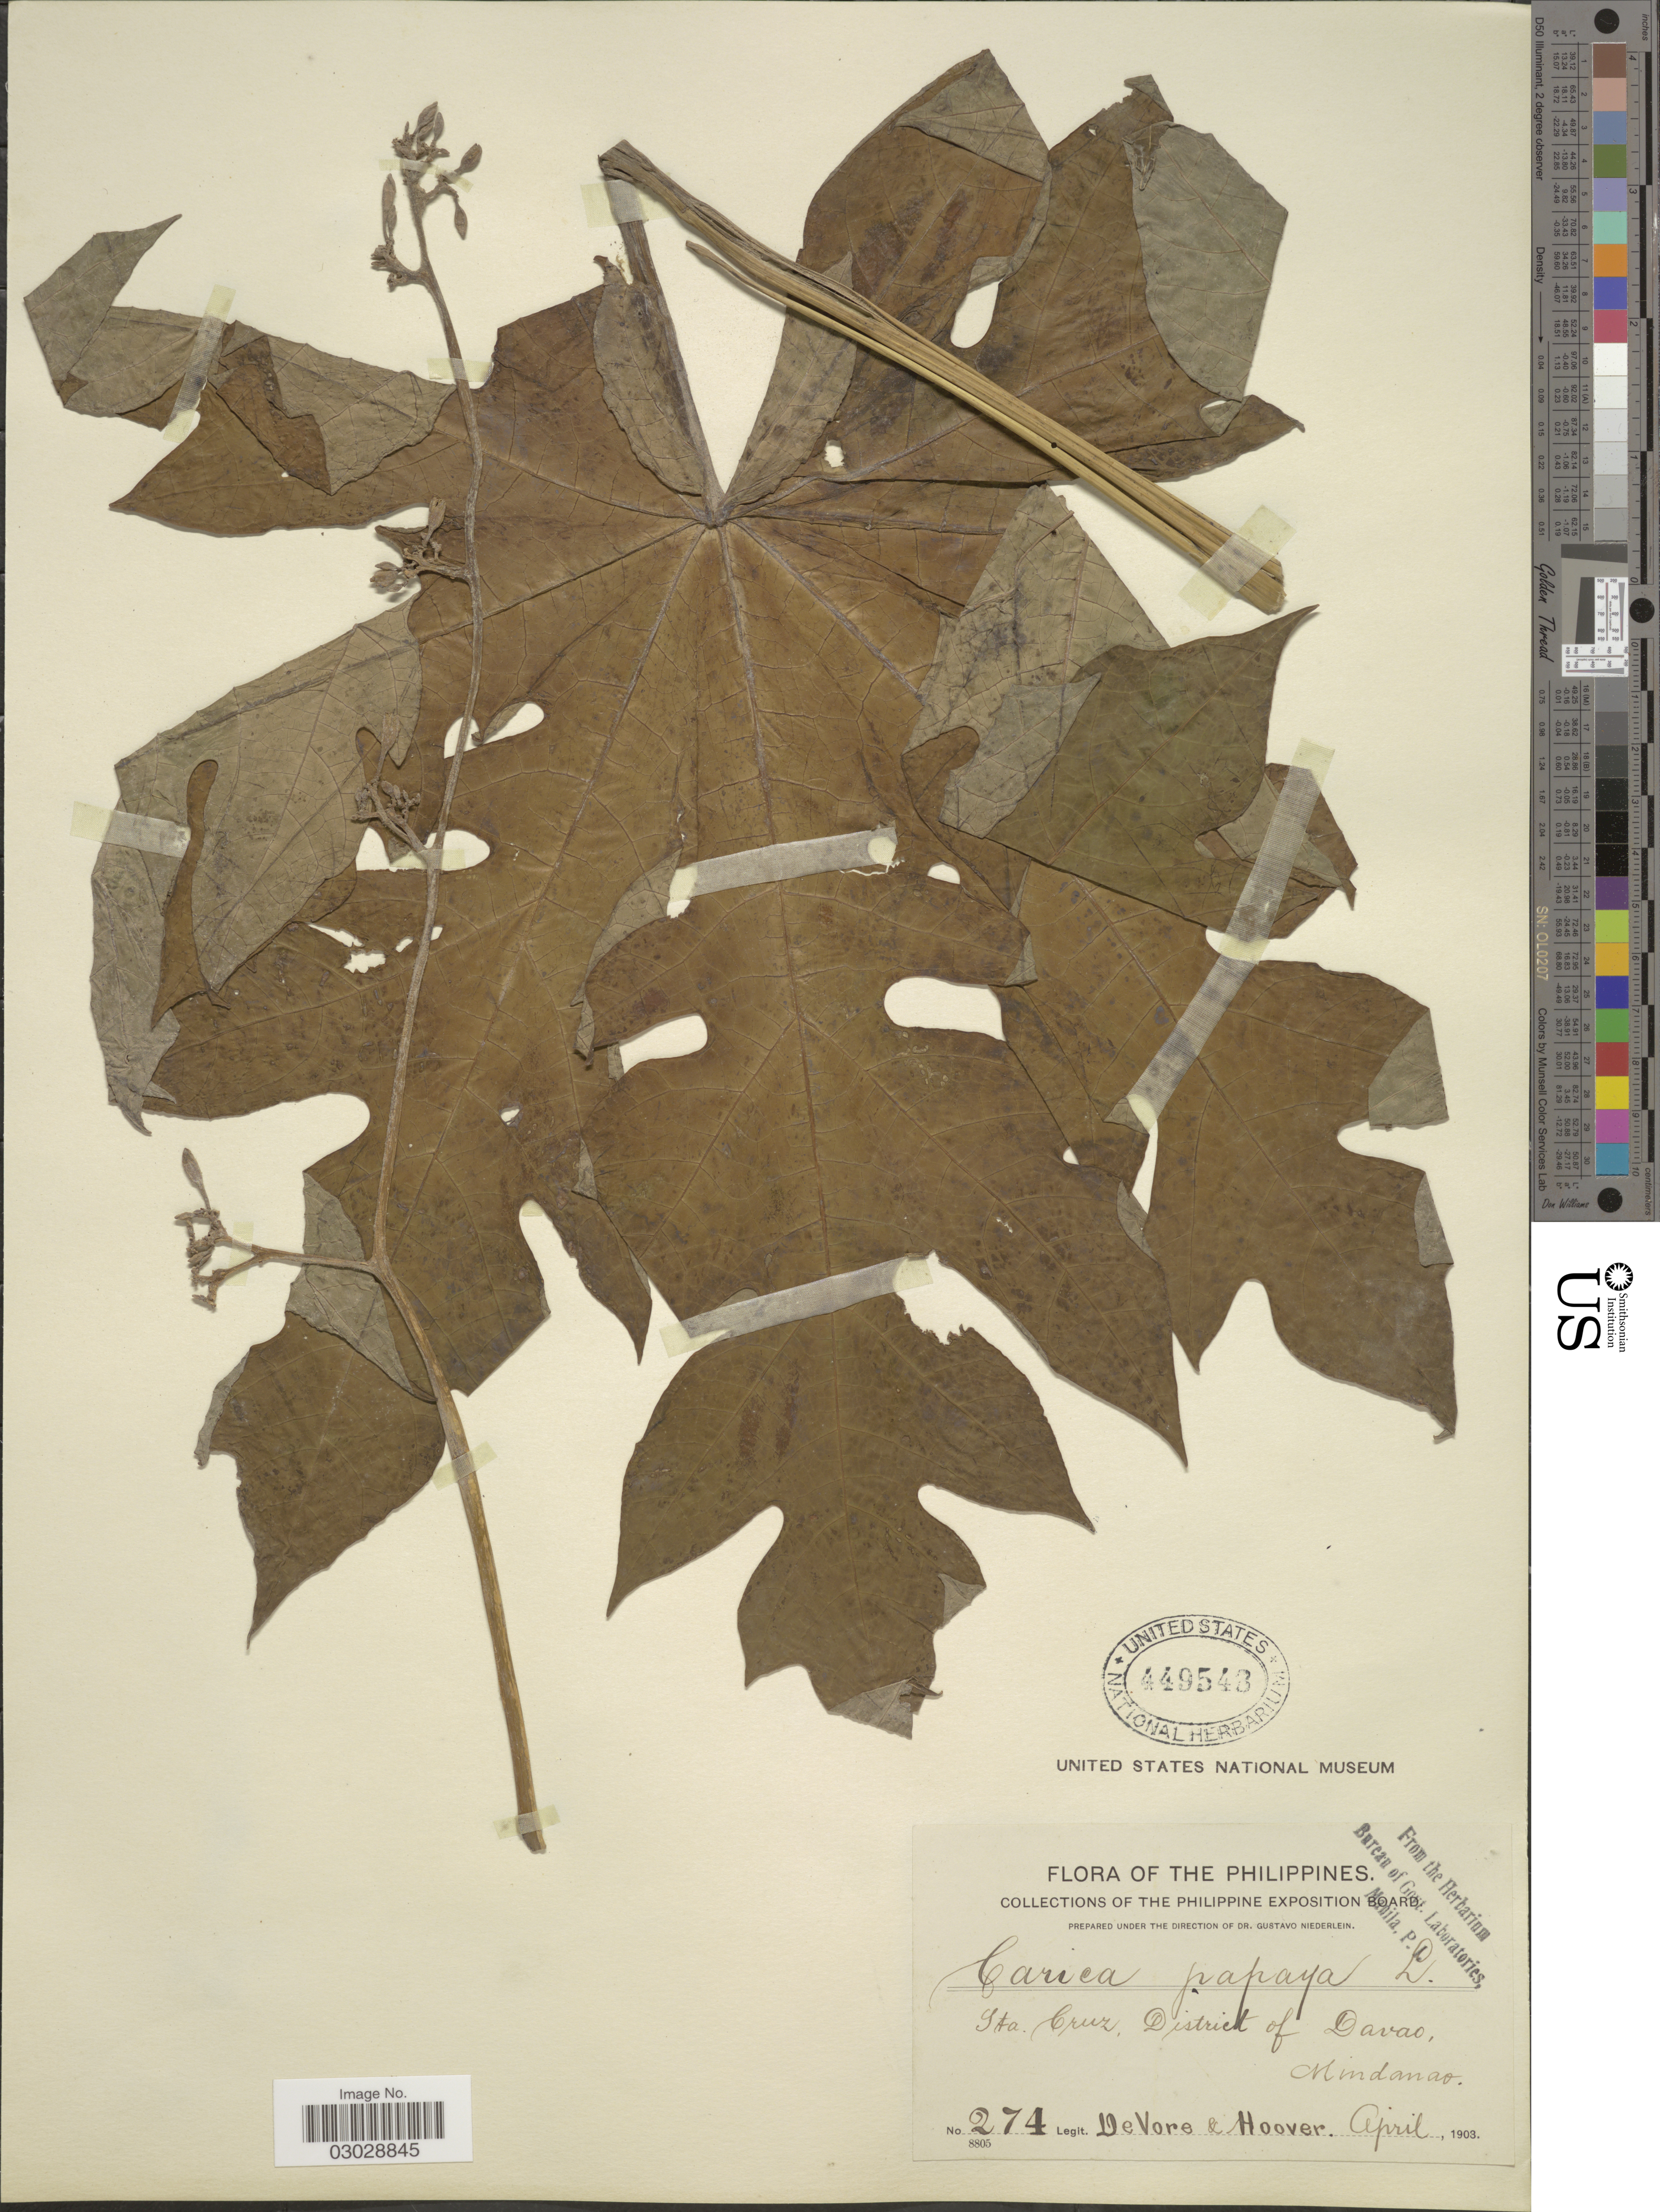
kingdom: Plantae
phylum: Tracheophyta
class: Magnoliopsida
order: Brassicales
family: Caricaceae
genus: Carica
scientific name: Carica papaya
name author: L.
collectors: B. F. DeVore & -- Hoover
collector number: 274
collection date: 1903-04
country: Philippines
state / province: Davao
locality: Sta. Cruz, District of Davao, Mindanao.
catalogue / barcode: US 449543